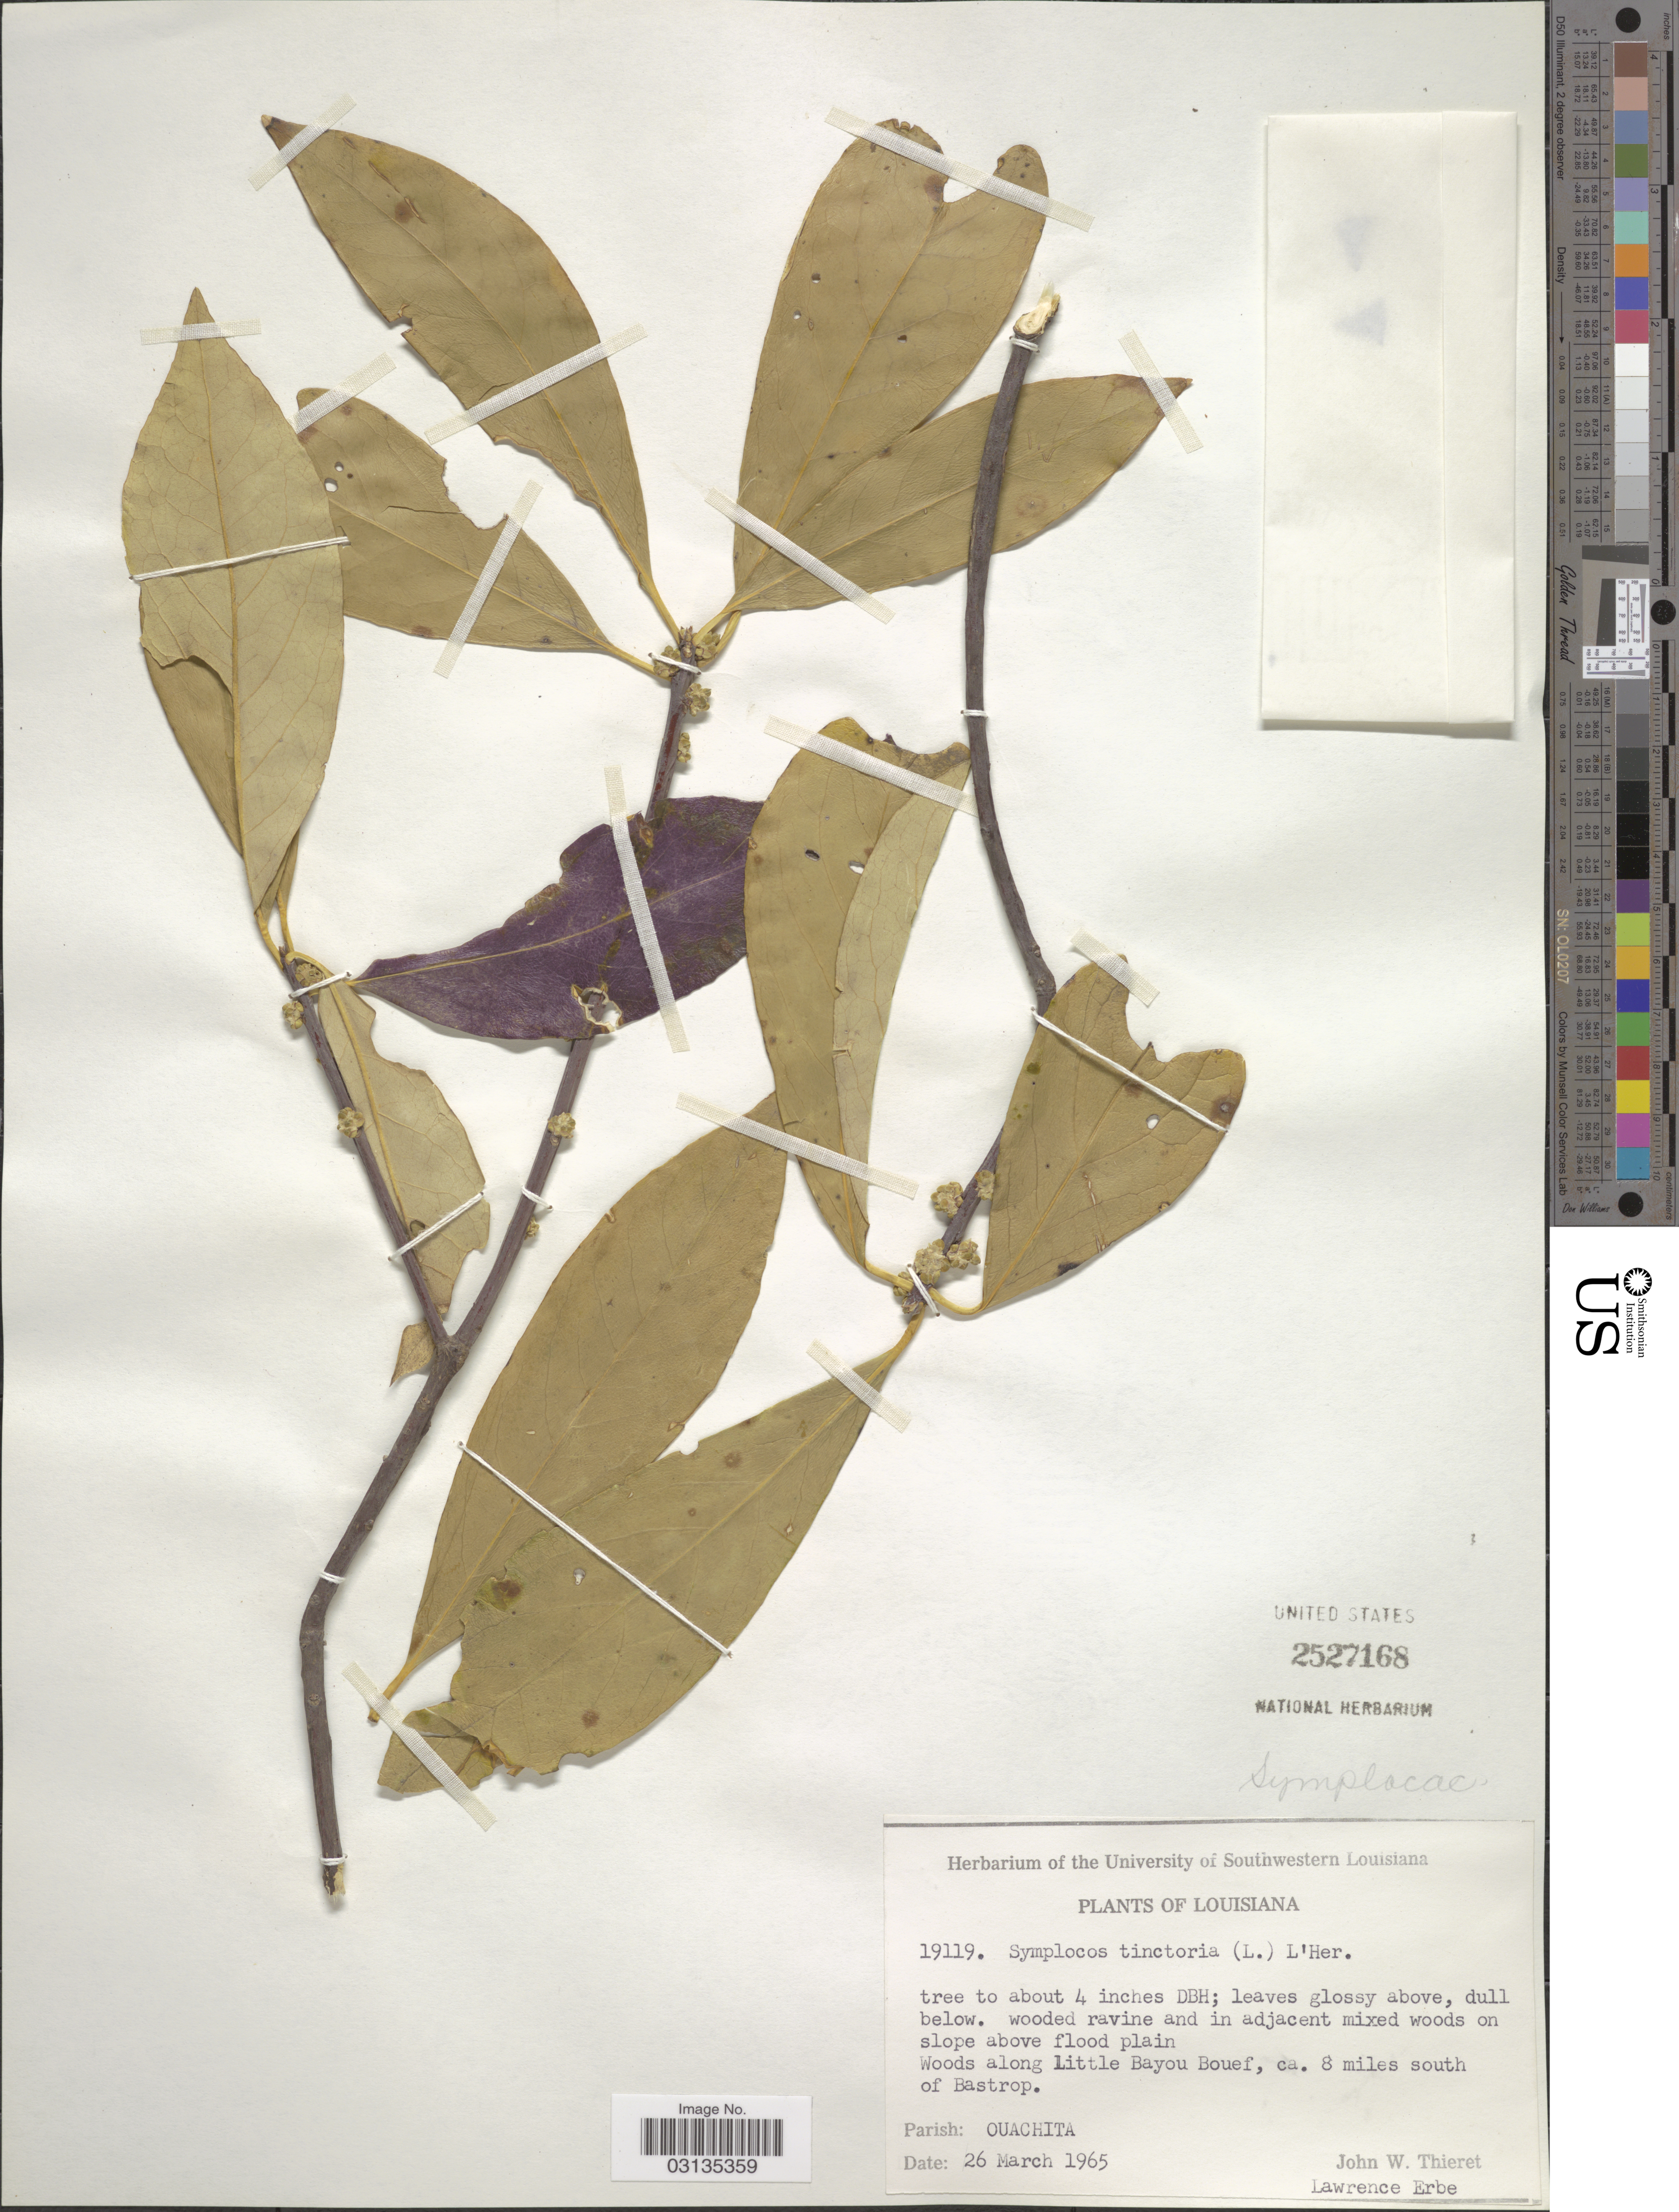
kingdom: Plantae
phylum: Tracheophyta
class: Magnoliopsida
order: Ericales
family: Symplocaceae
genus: Symplocos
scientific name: Symplocos tinctoria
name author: (L.) L'Hér.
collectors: J. W. Thieret & L. Erbe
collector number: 19119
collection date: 1965-03-26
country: United States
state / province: Louisiana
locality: Woods along Little Bayou Bouef, ca. 8 miles south of Bastrop. Paris: Ouachita.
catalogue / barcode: US 2527168